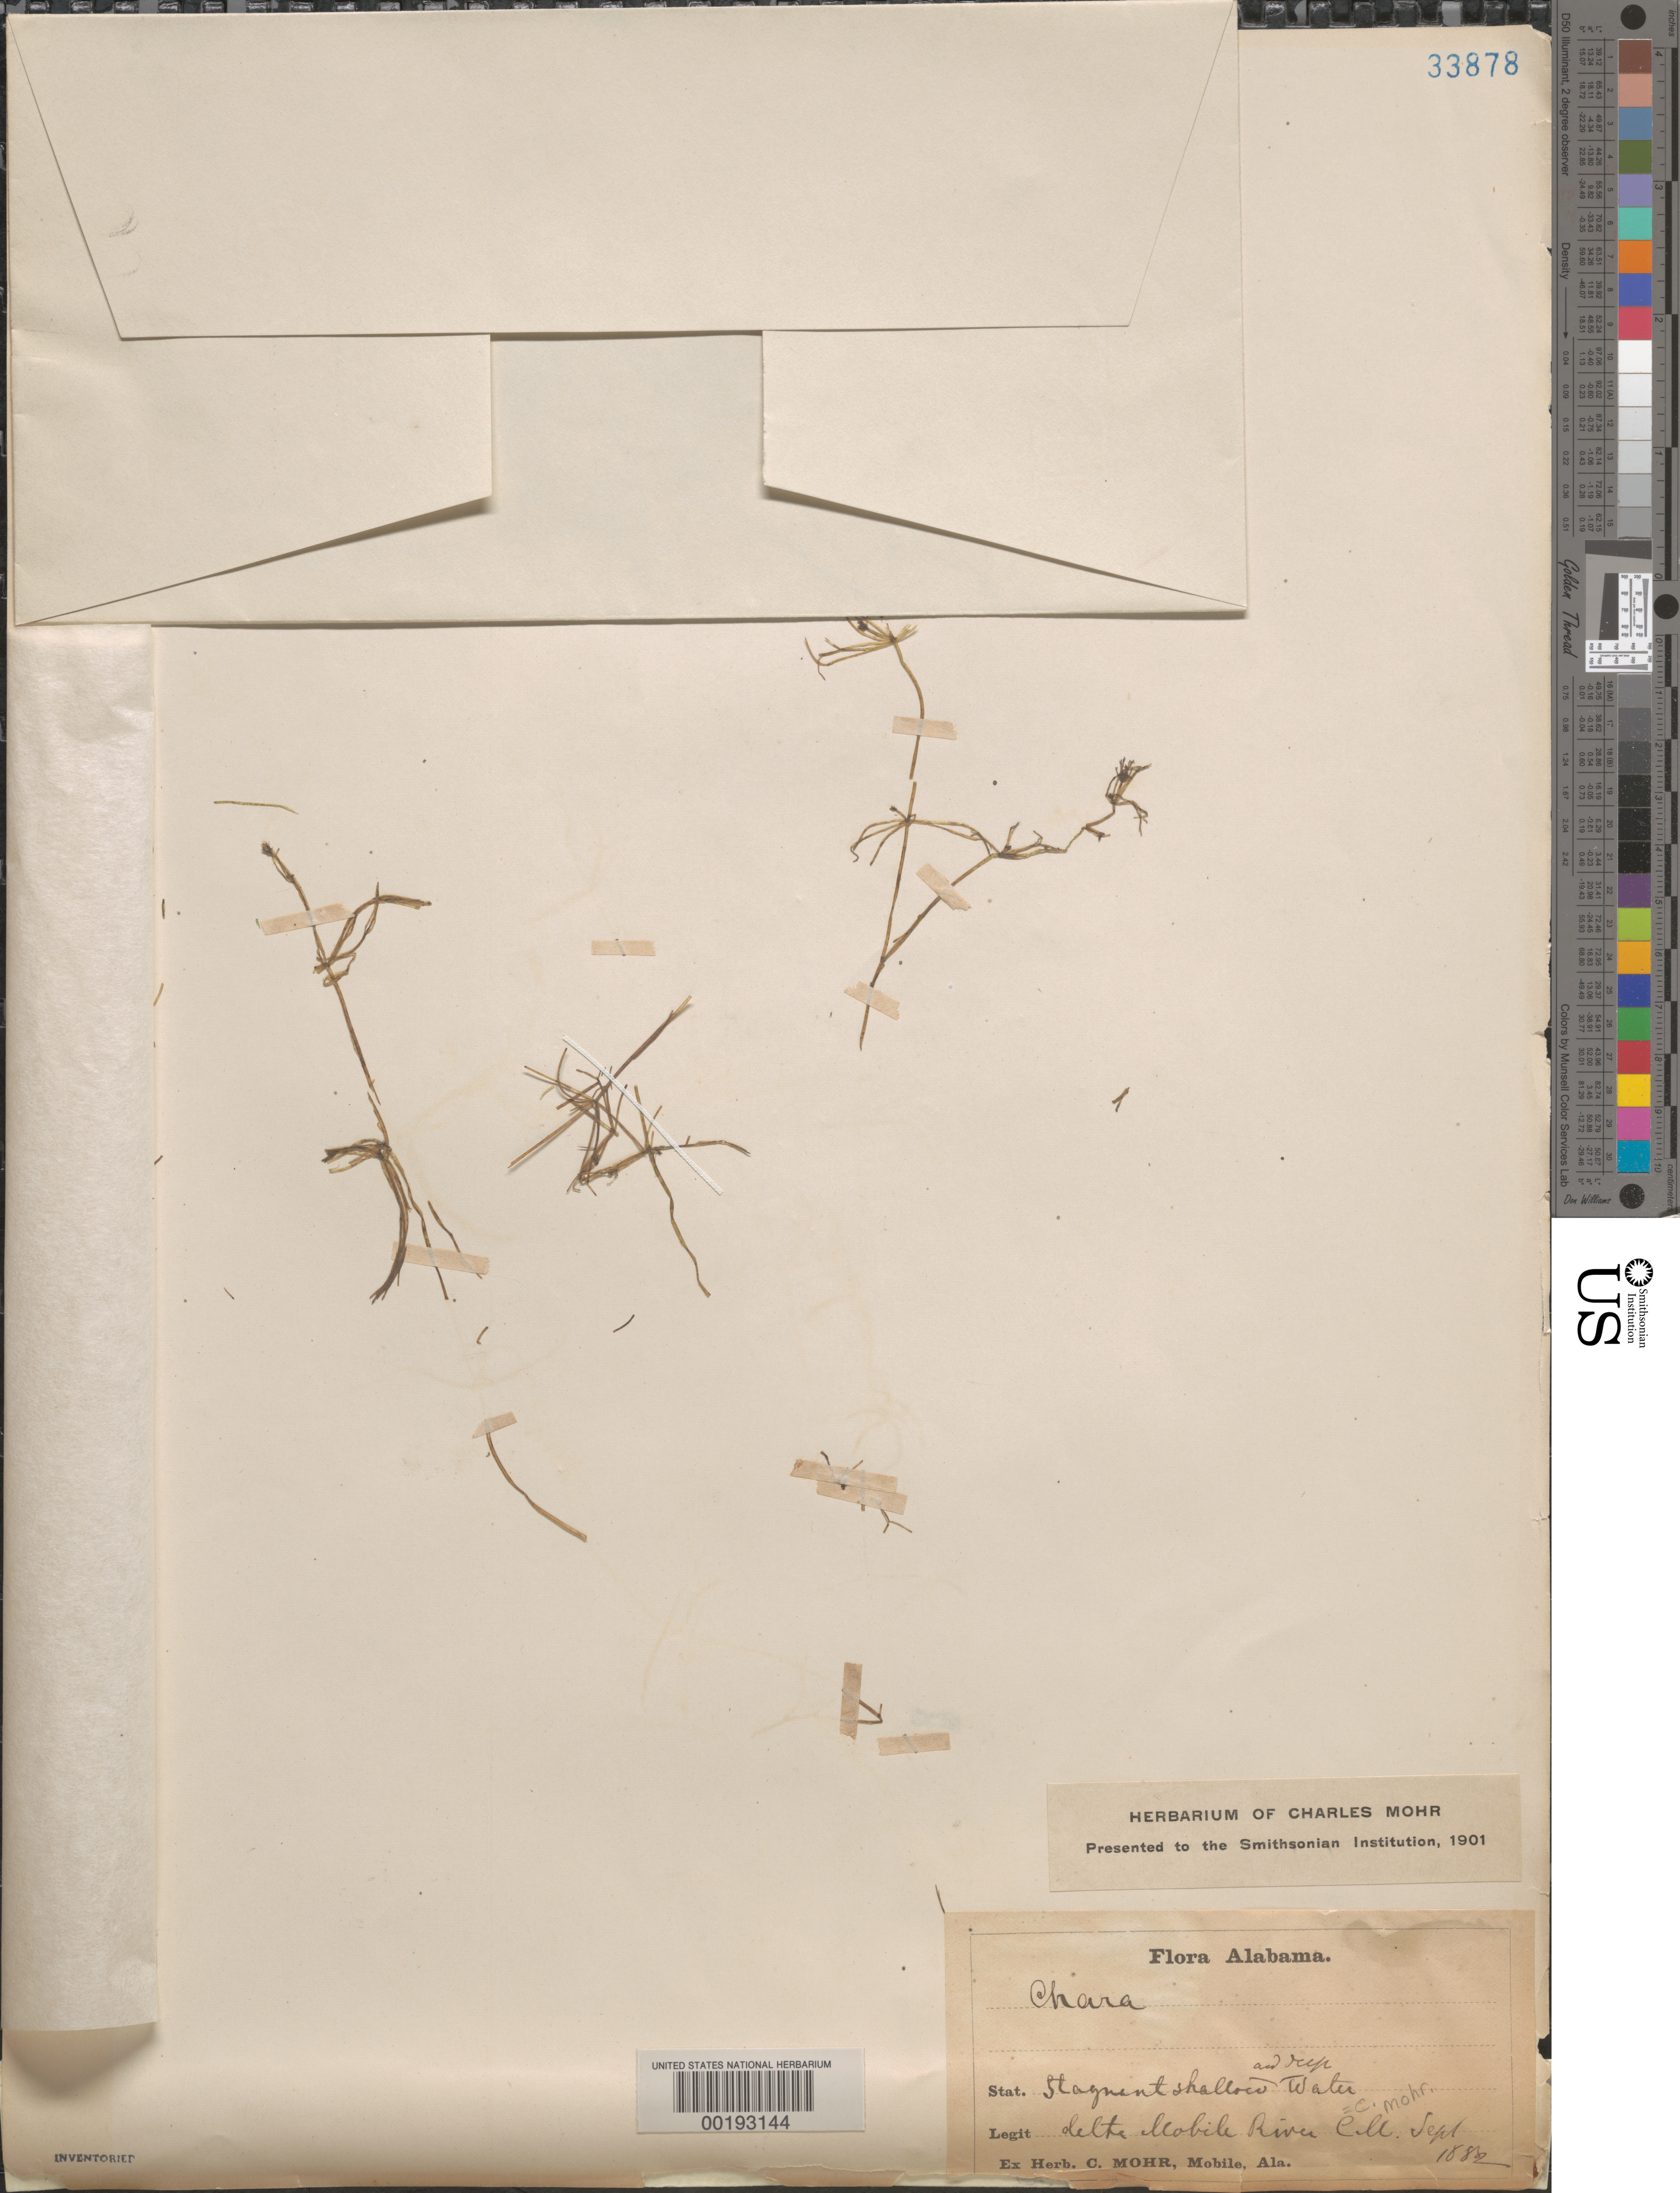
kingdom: Plantae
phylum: Charophyta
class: Charophyceae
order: Charales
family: Characeae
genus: Chara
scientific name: Chara sp.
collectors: C. T. Mohr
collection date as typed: Sep 1882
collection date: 1882-09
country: United States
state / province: Alabama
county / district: Baldwin County / Mobile County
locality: Mobile River delta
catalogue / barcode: US 33878